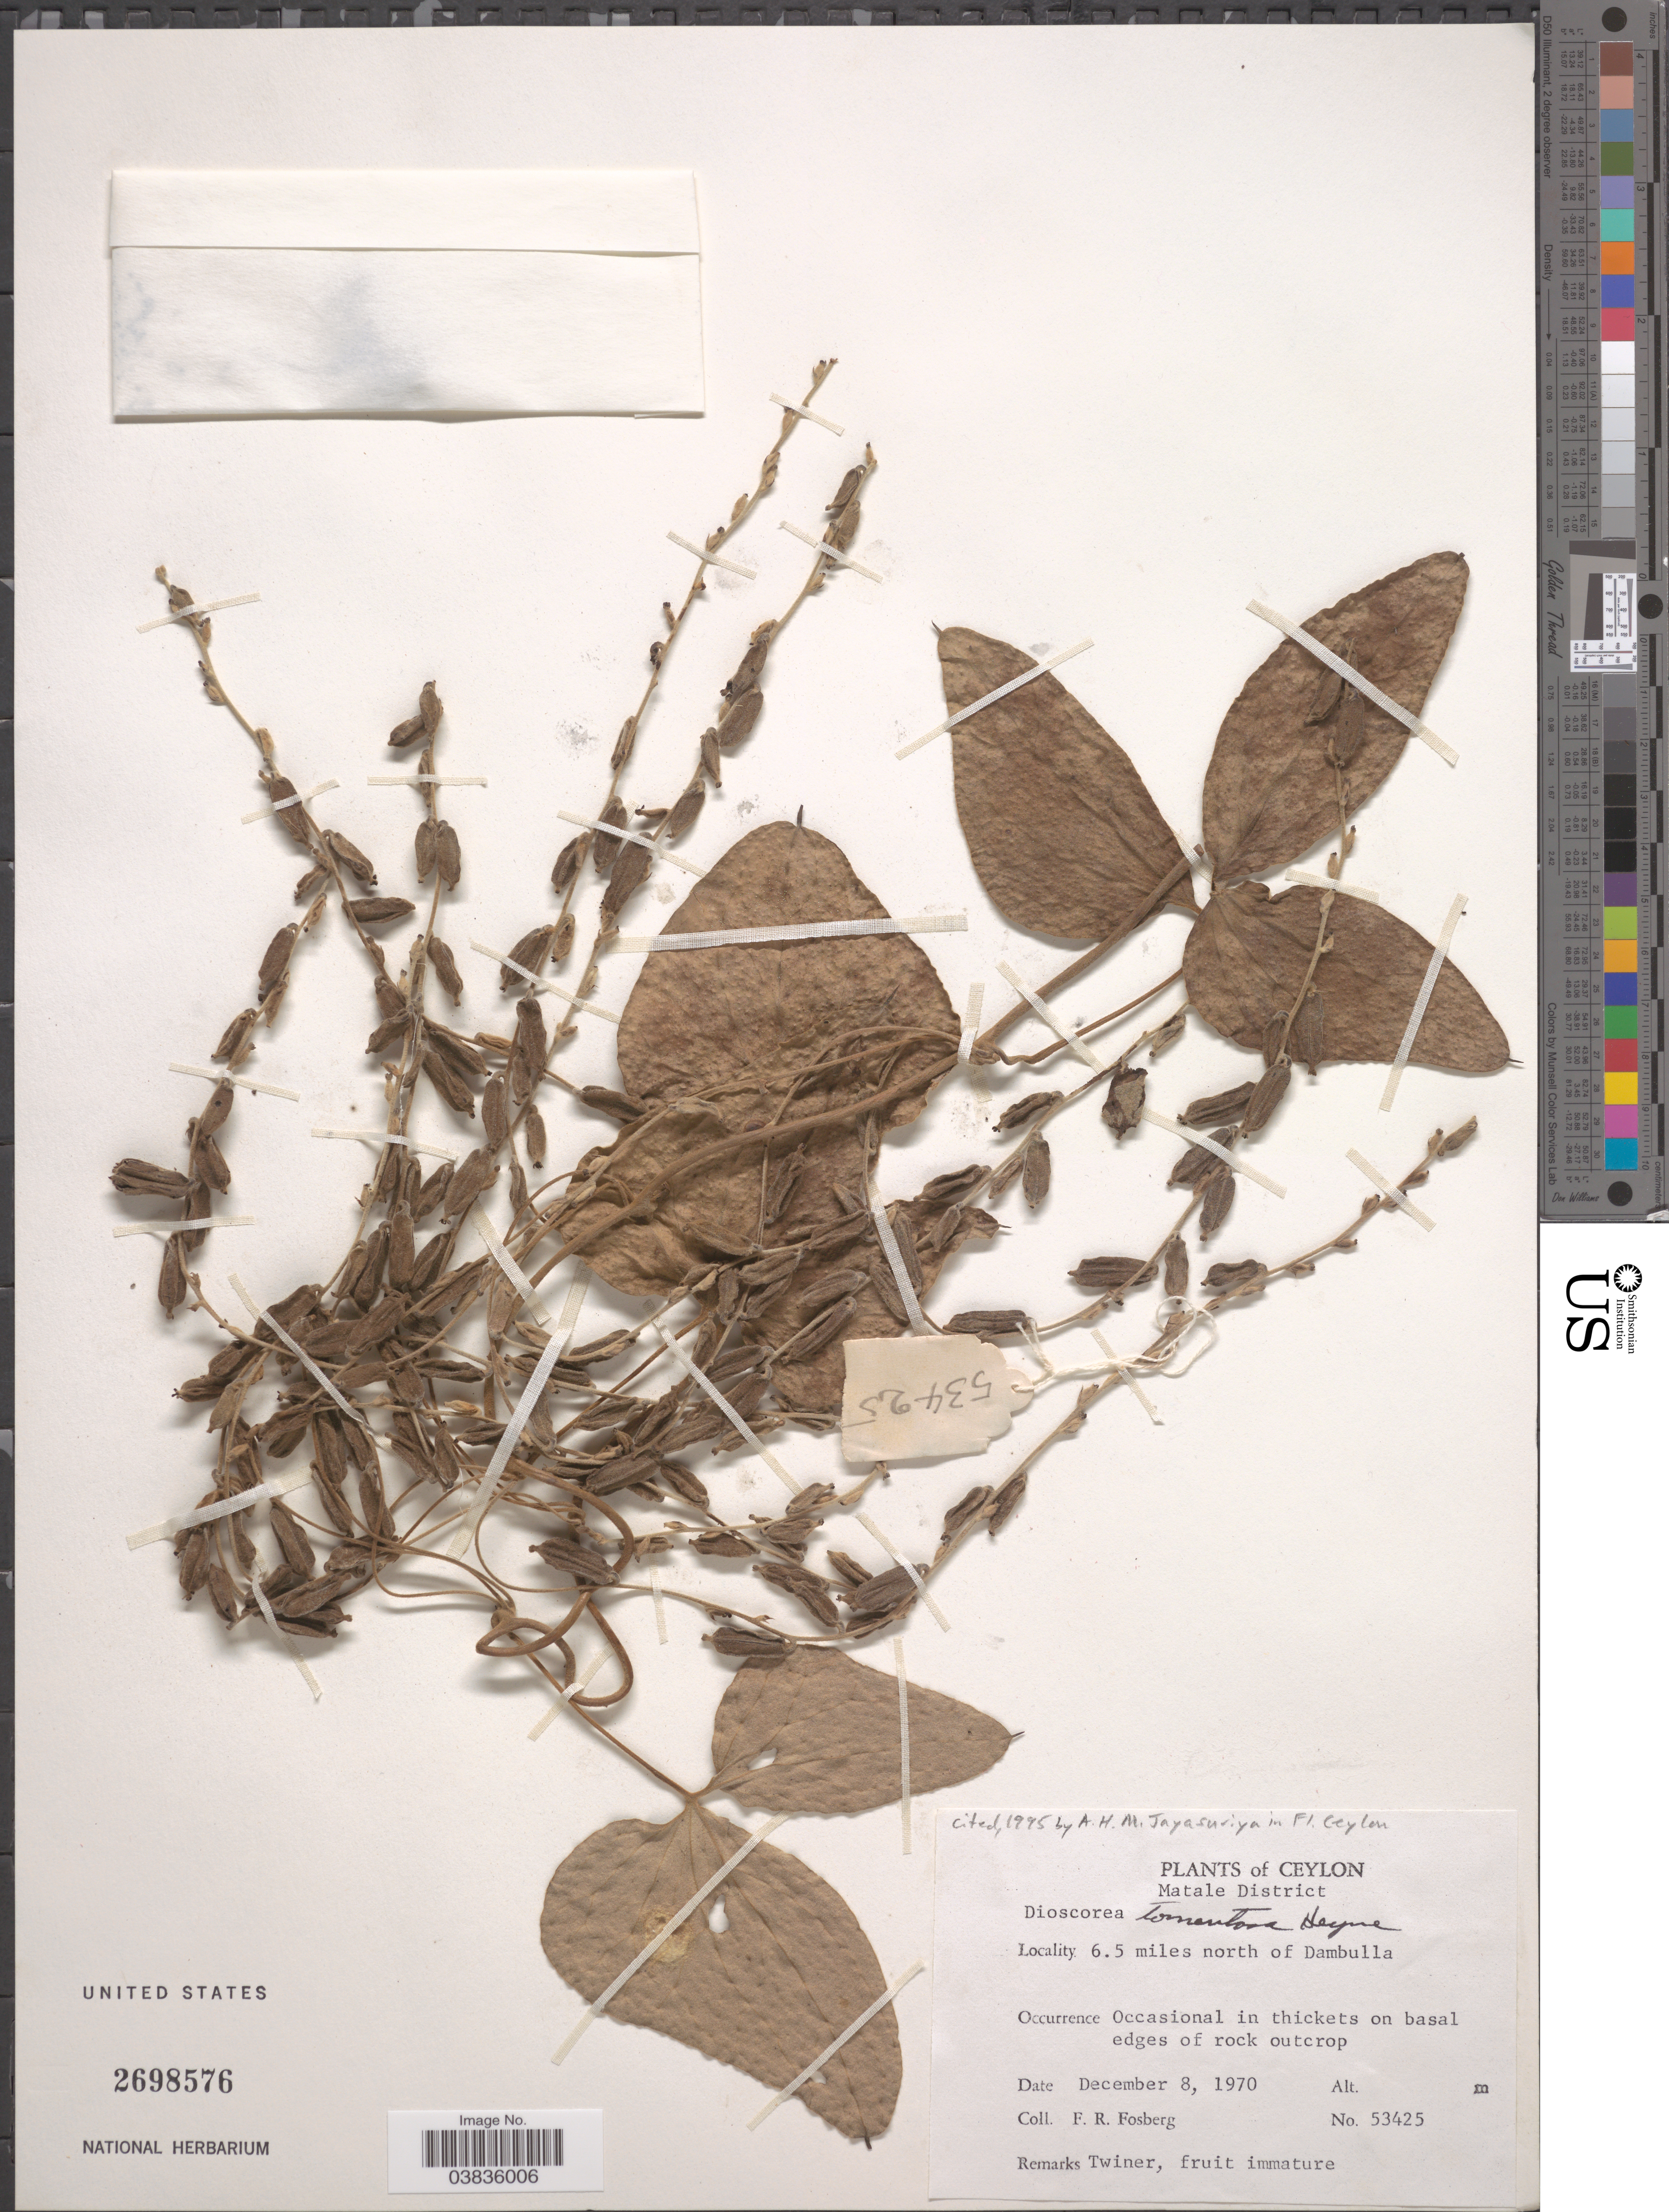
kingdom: Plantae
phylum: Tracheophyta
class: Liliopsida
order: Dioscoreales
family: Dioscoreaceae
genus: Dioscorea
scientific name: Dioscorea tomentosa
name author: J. Koenig ex Spreng.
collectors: F. R. Fosberg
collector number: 53425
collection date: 1970-12-08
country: Sri Lanka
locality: Ceylon. Matale District. 6.5 miles north of Dambulla.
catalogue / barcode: US 2698576